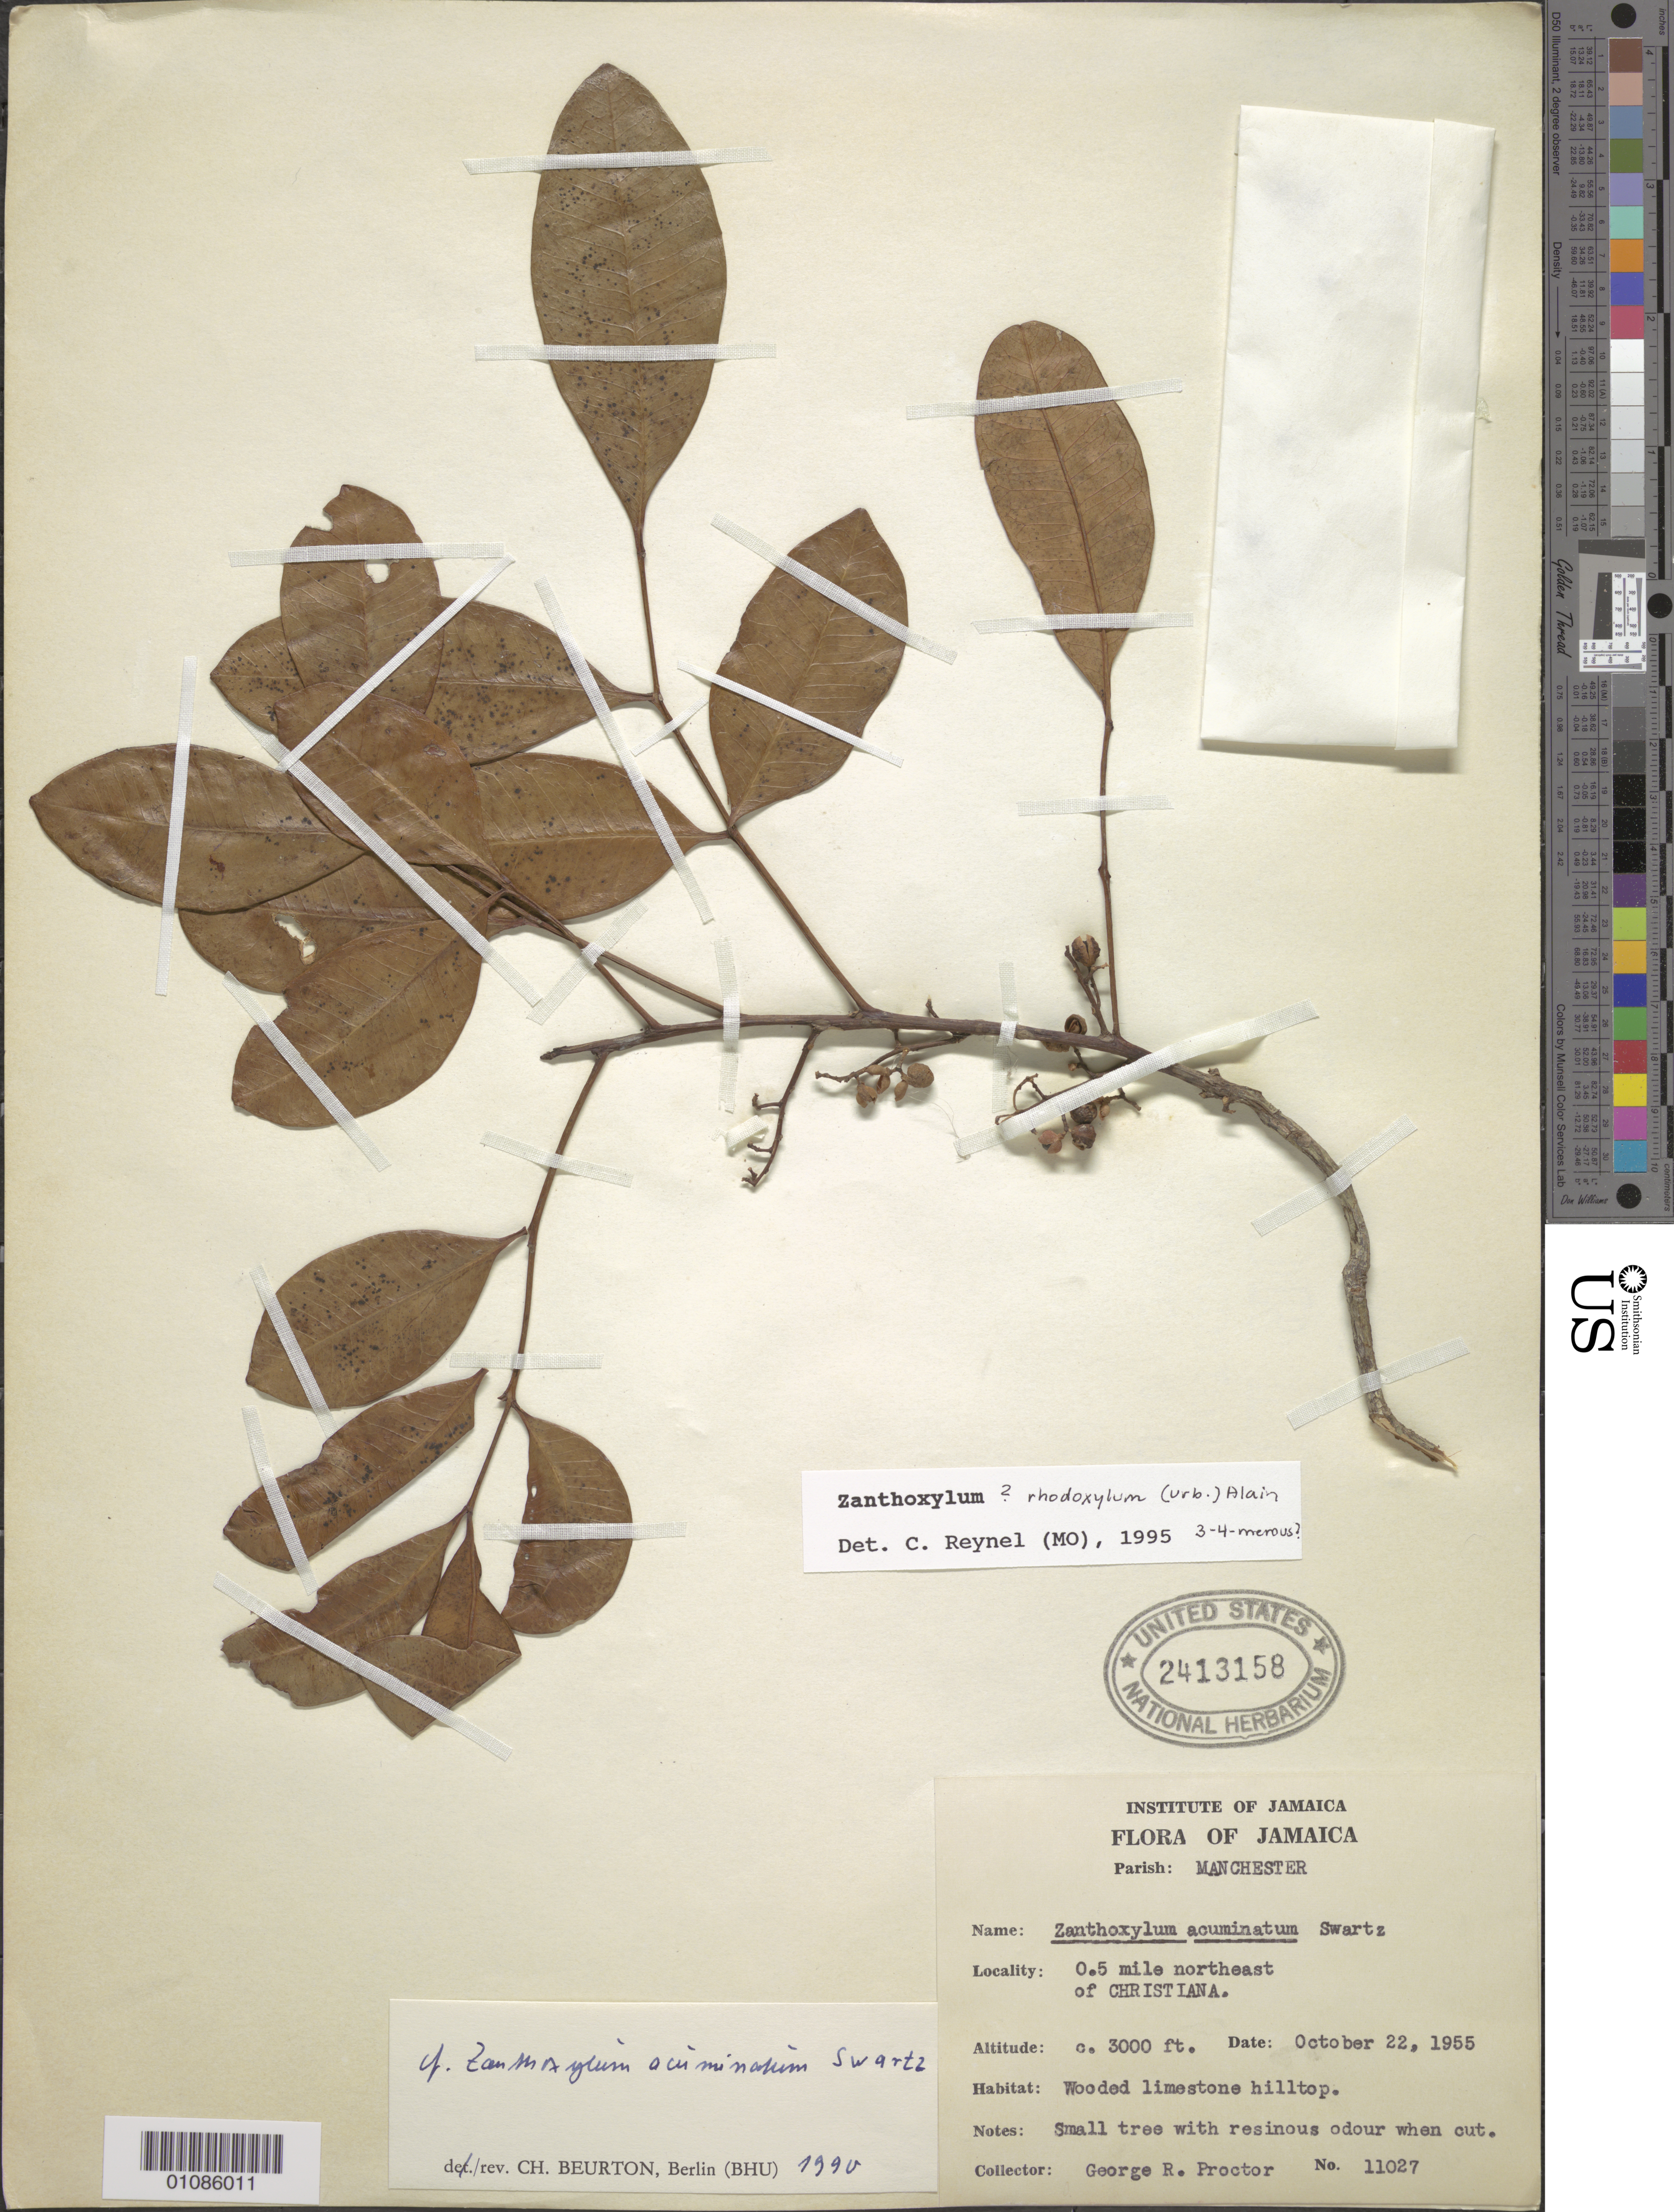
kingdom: Plantae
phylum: Tracheophyta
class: Magnoliopsida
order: Sapindales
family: Rutaceae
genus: Zanthoxylum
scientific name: Zanthoxylum rhodoxylon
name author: (Urb.) P. Wilson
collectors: G. R. Proctor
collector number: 11027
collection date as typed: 22 Oct 1955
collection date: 1955-10-22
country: Jamaica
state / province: Manchester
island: Jamaica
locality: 0.5mile NE of christiana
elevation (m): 914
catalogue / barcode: US 2413158